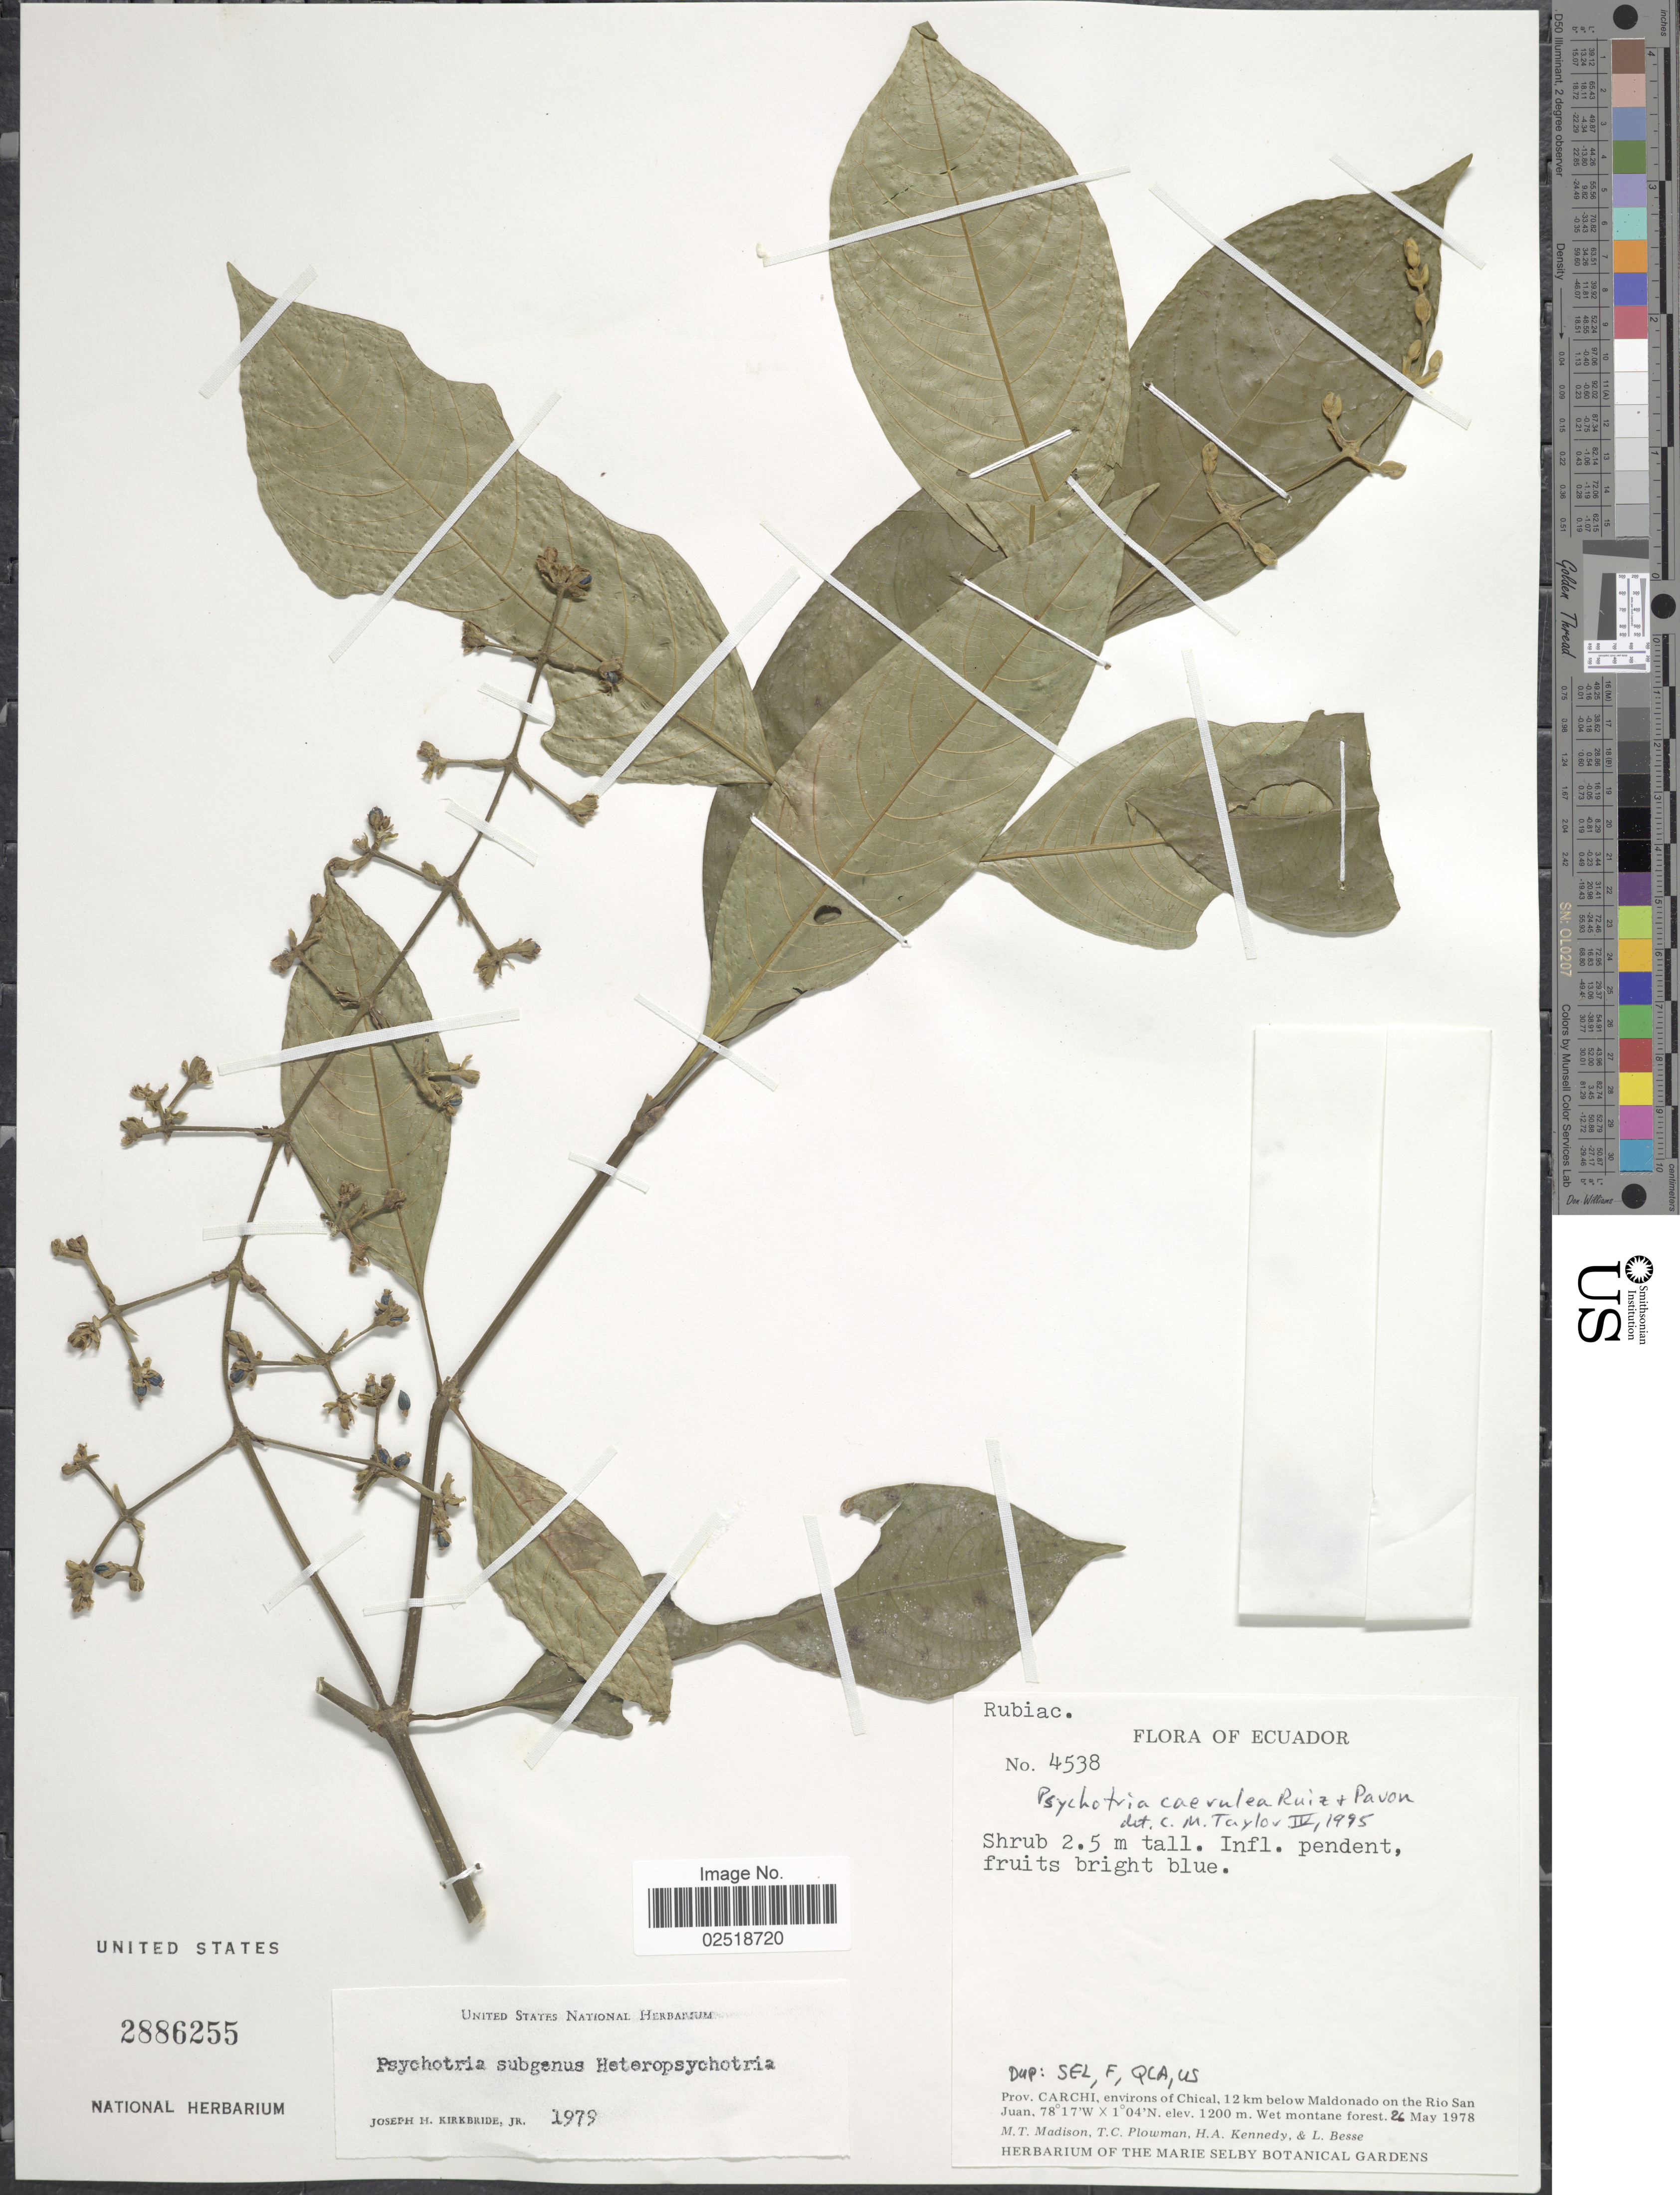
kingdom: Plantae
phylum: Tracheophyta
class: Magnoliopsida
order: Gentianales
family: Rubiaceae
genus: Psychotria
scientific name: Psychotria caerulea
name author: Ruiz & Pav.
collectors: M. T. Madison, T. Plowman, H. Kennedy & L. Besse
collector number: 4538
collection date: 1978-05-26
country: Ecuador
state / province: Carchi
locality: Environs of Chical, 12 km below Maldonado on the Rio San Juan. Wet montane forest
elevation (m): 1200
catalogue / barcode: US 2886255